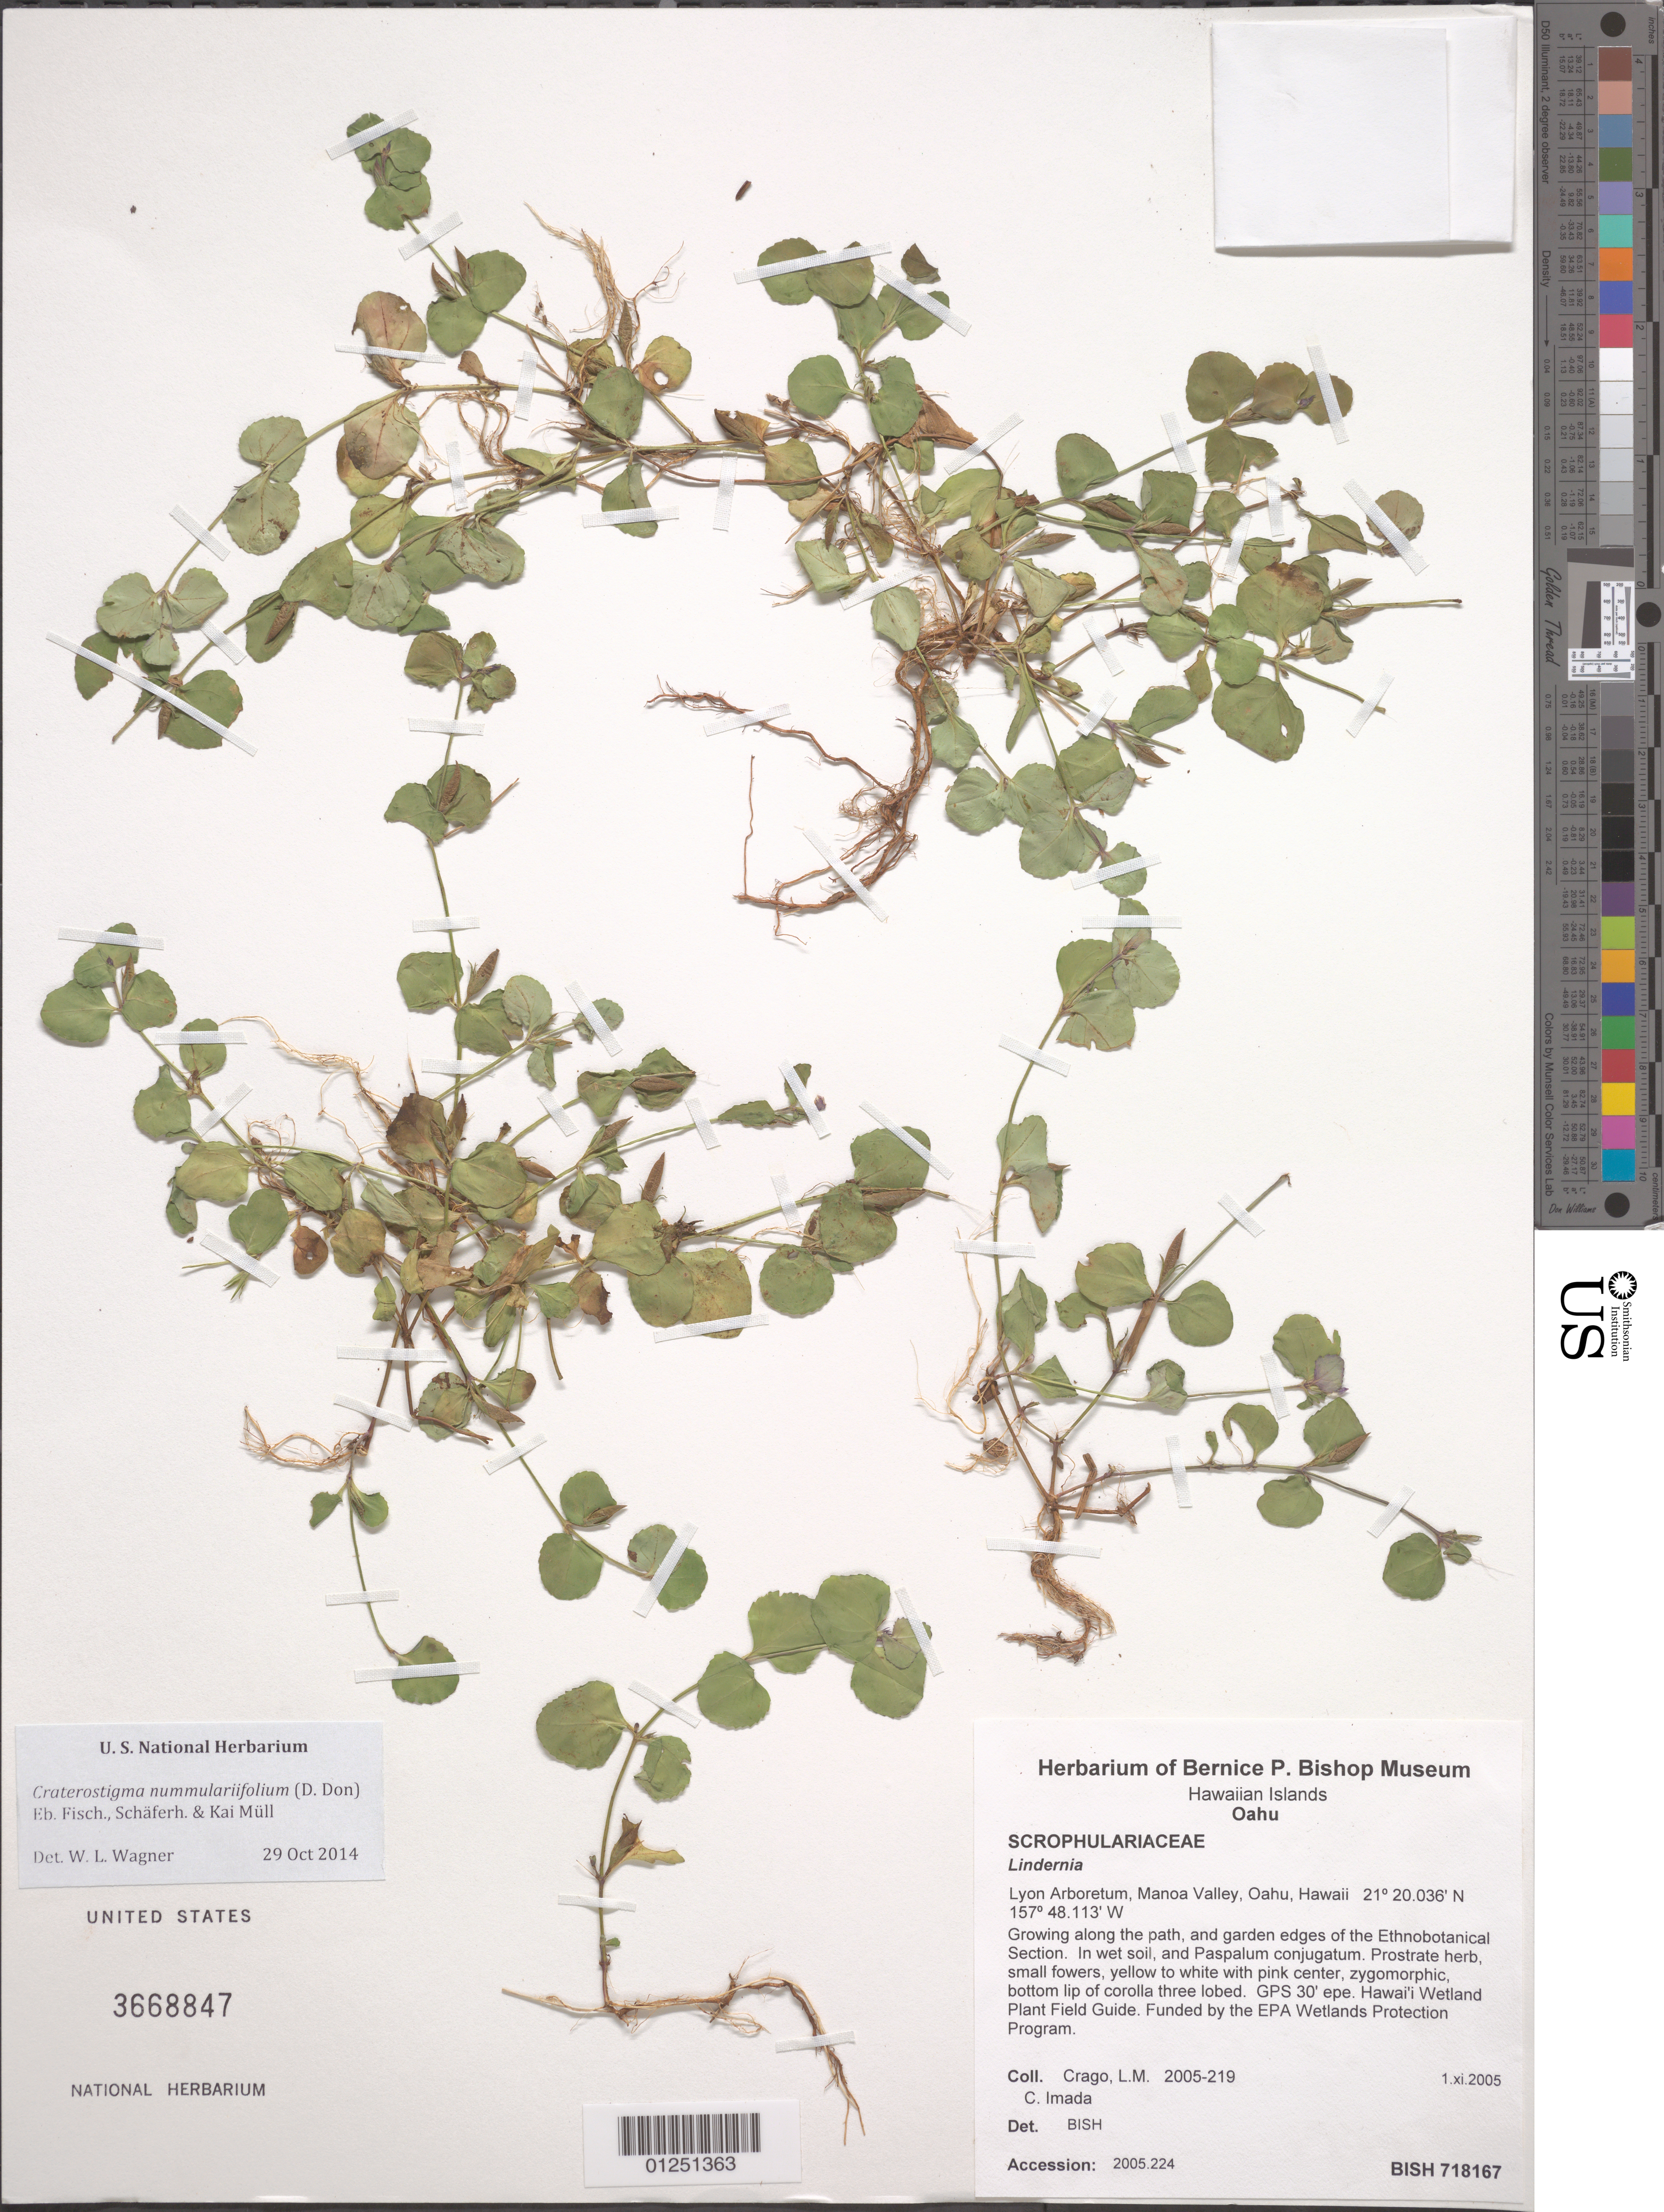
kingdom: Plantae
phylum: Tracheophyta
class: Magnoliopsida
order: Lamiales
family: Linderniaceae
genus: Craterostigma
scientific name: Craterostigma nummulariifolium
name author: (D. Don) Eb. Fisch. et al.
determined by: Wagner, W. L., (BOT), Smithsonian Institution - National Museum of Natural History (UNITED STATES)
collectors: L. Crago & C. Imada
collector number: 2005-219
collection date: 2005-11-01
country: United States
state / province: Hawaii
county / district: Honolulu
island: Oahu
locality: Lyon Arboretum, Manoa Valley, growing along the path, and garden edges of the Ethnobotanical Section.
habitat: Wet soil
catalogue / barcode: US 3668847